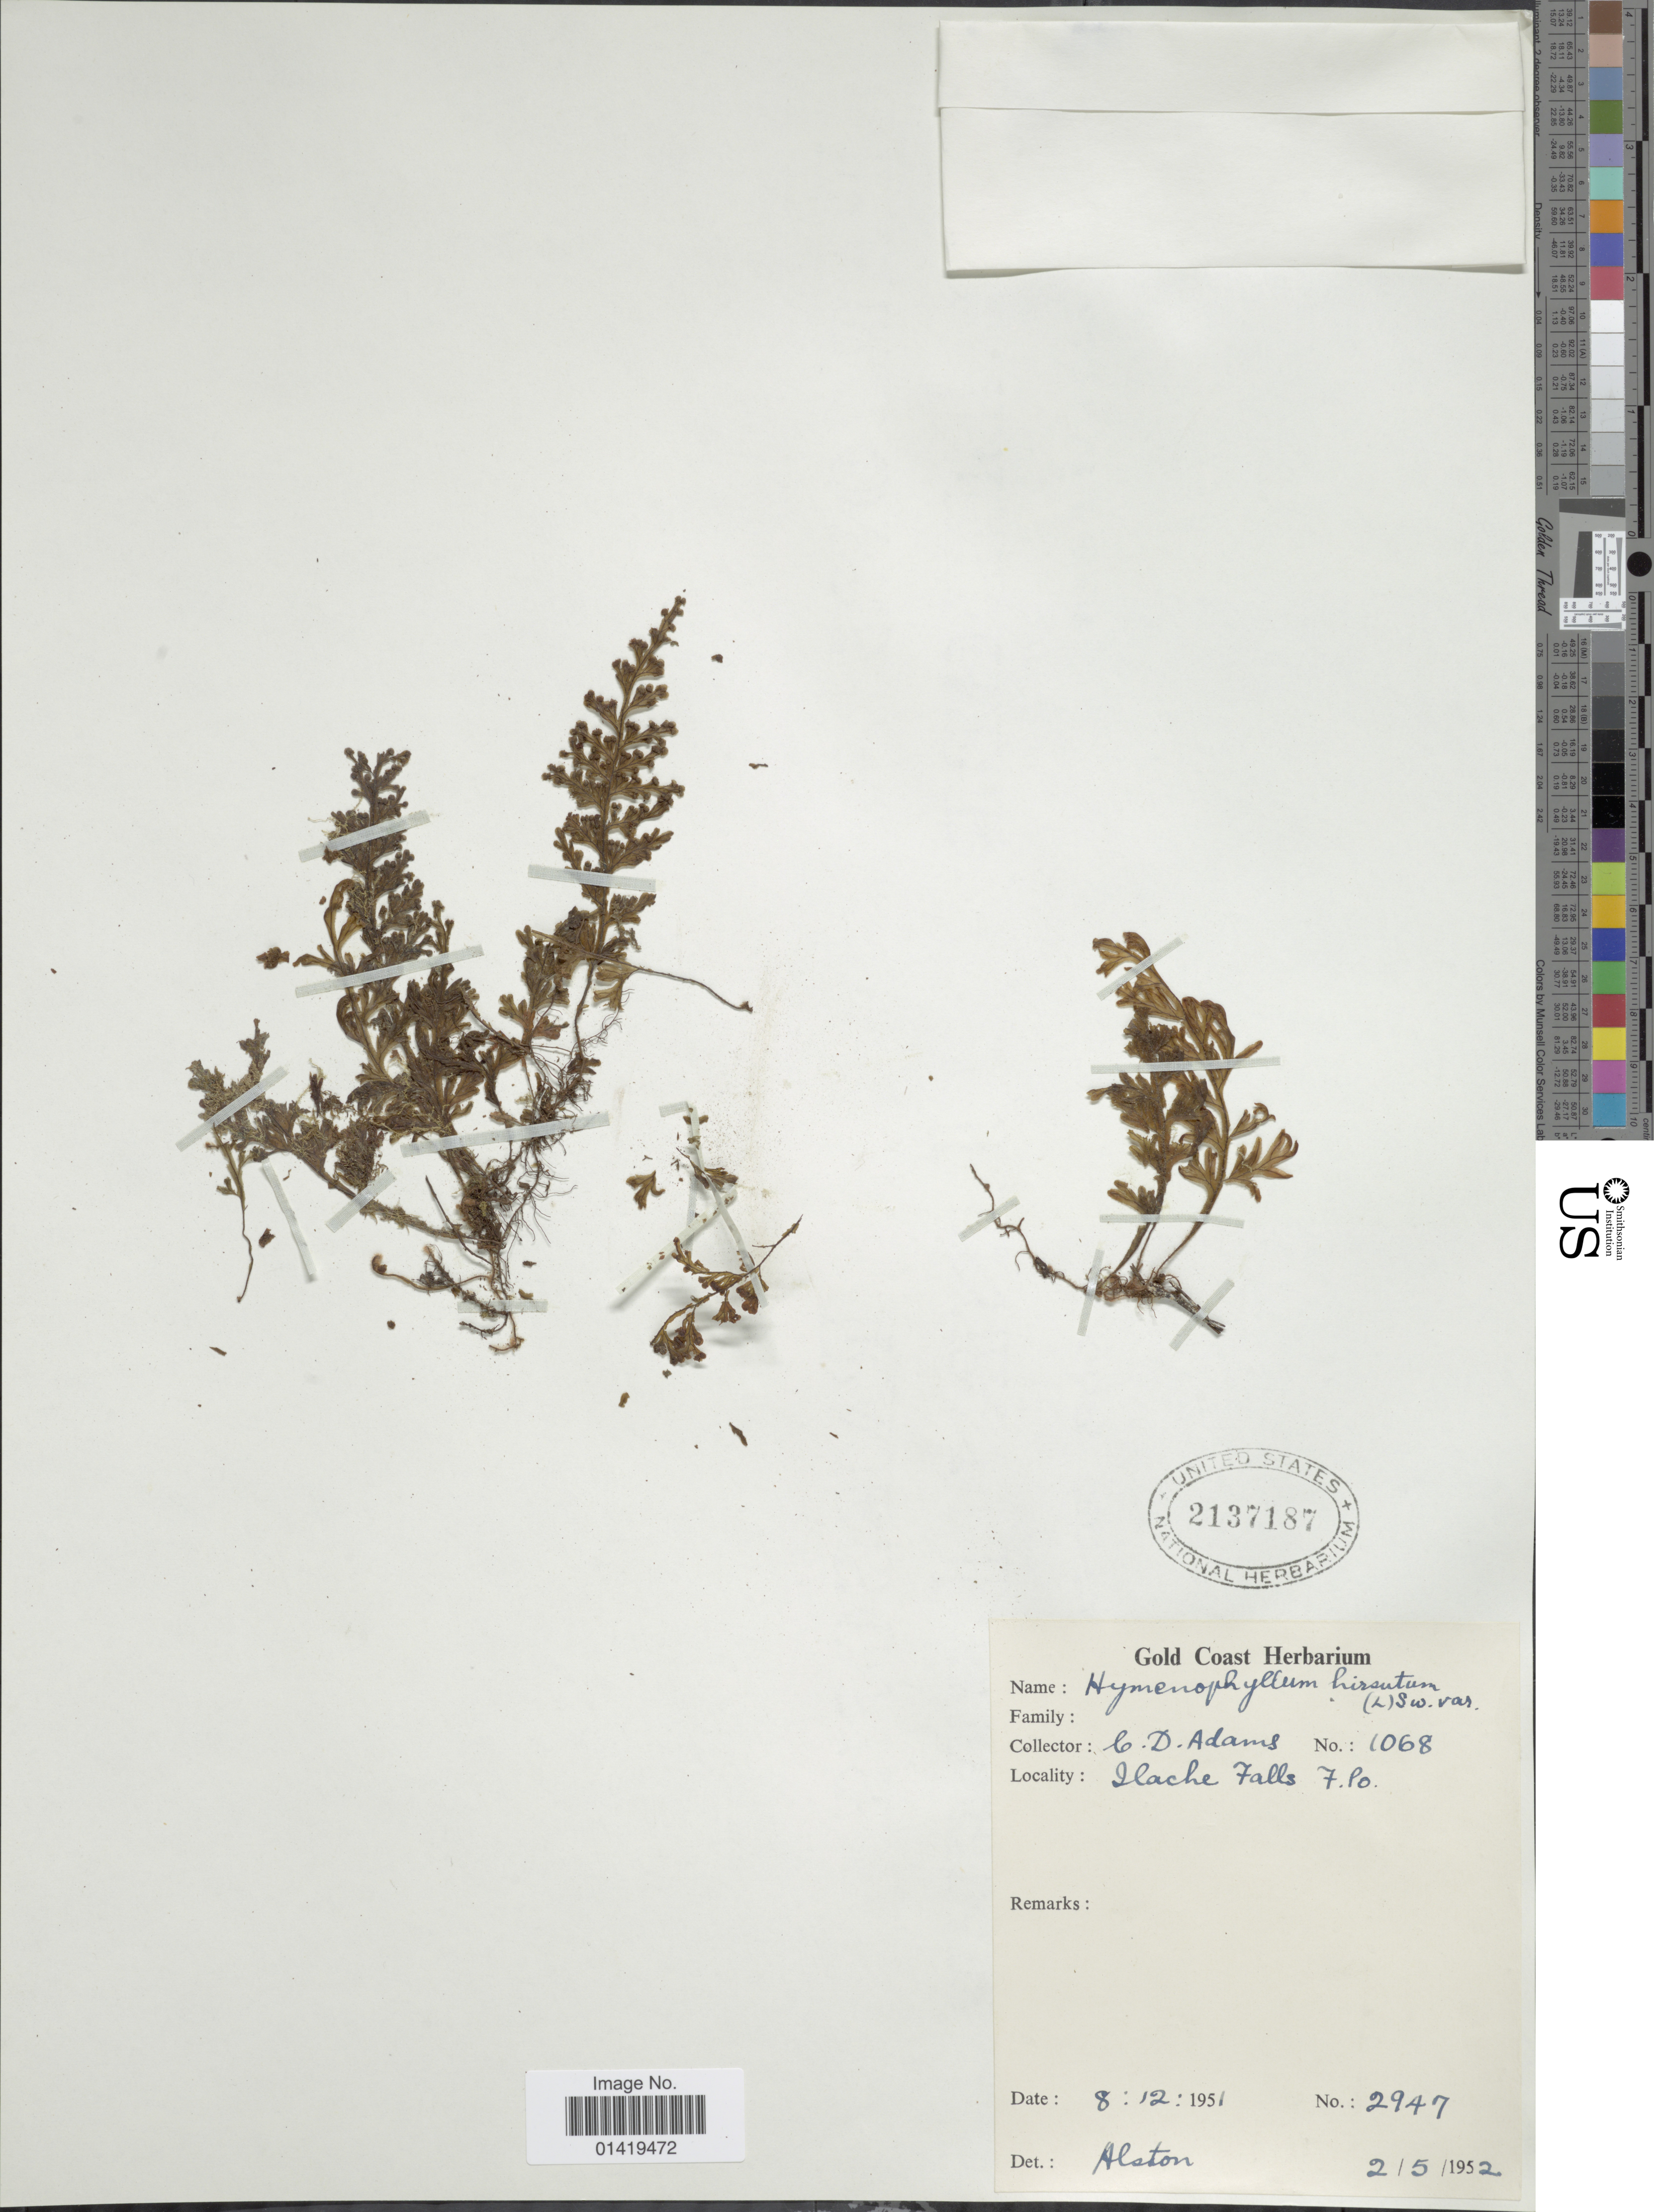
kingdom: Plantae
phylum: Tracheophyta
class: Polypodiopsida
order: Hymenophyllales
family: Hymenophyllaceae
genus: Hymenophyllum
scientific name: Hymenophyllum hirsutum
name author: (L.) Sw.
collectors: C. D. Adams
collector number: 1068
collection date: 1951-12-08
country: Ghana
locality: Ilache Falls, F. Po. [interpreted]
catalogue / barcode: US 2137187